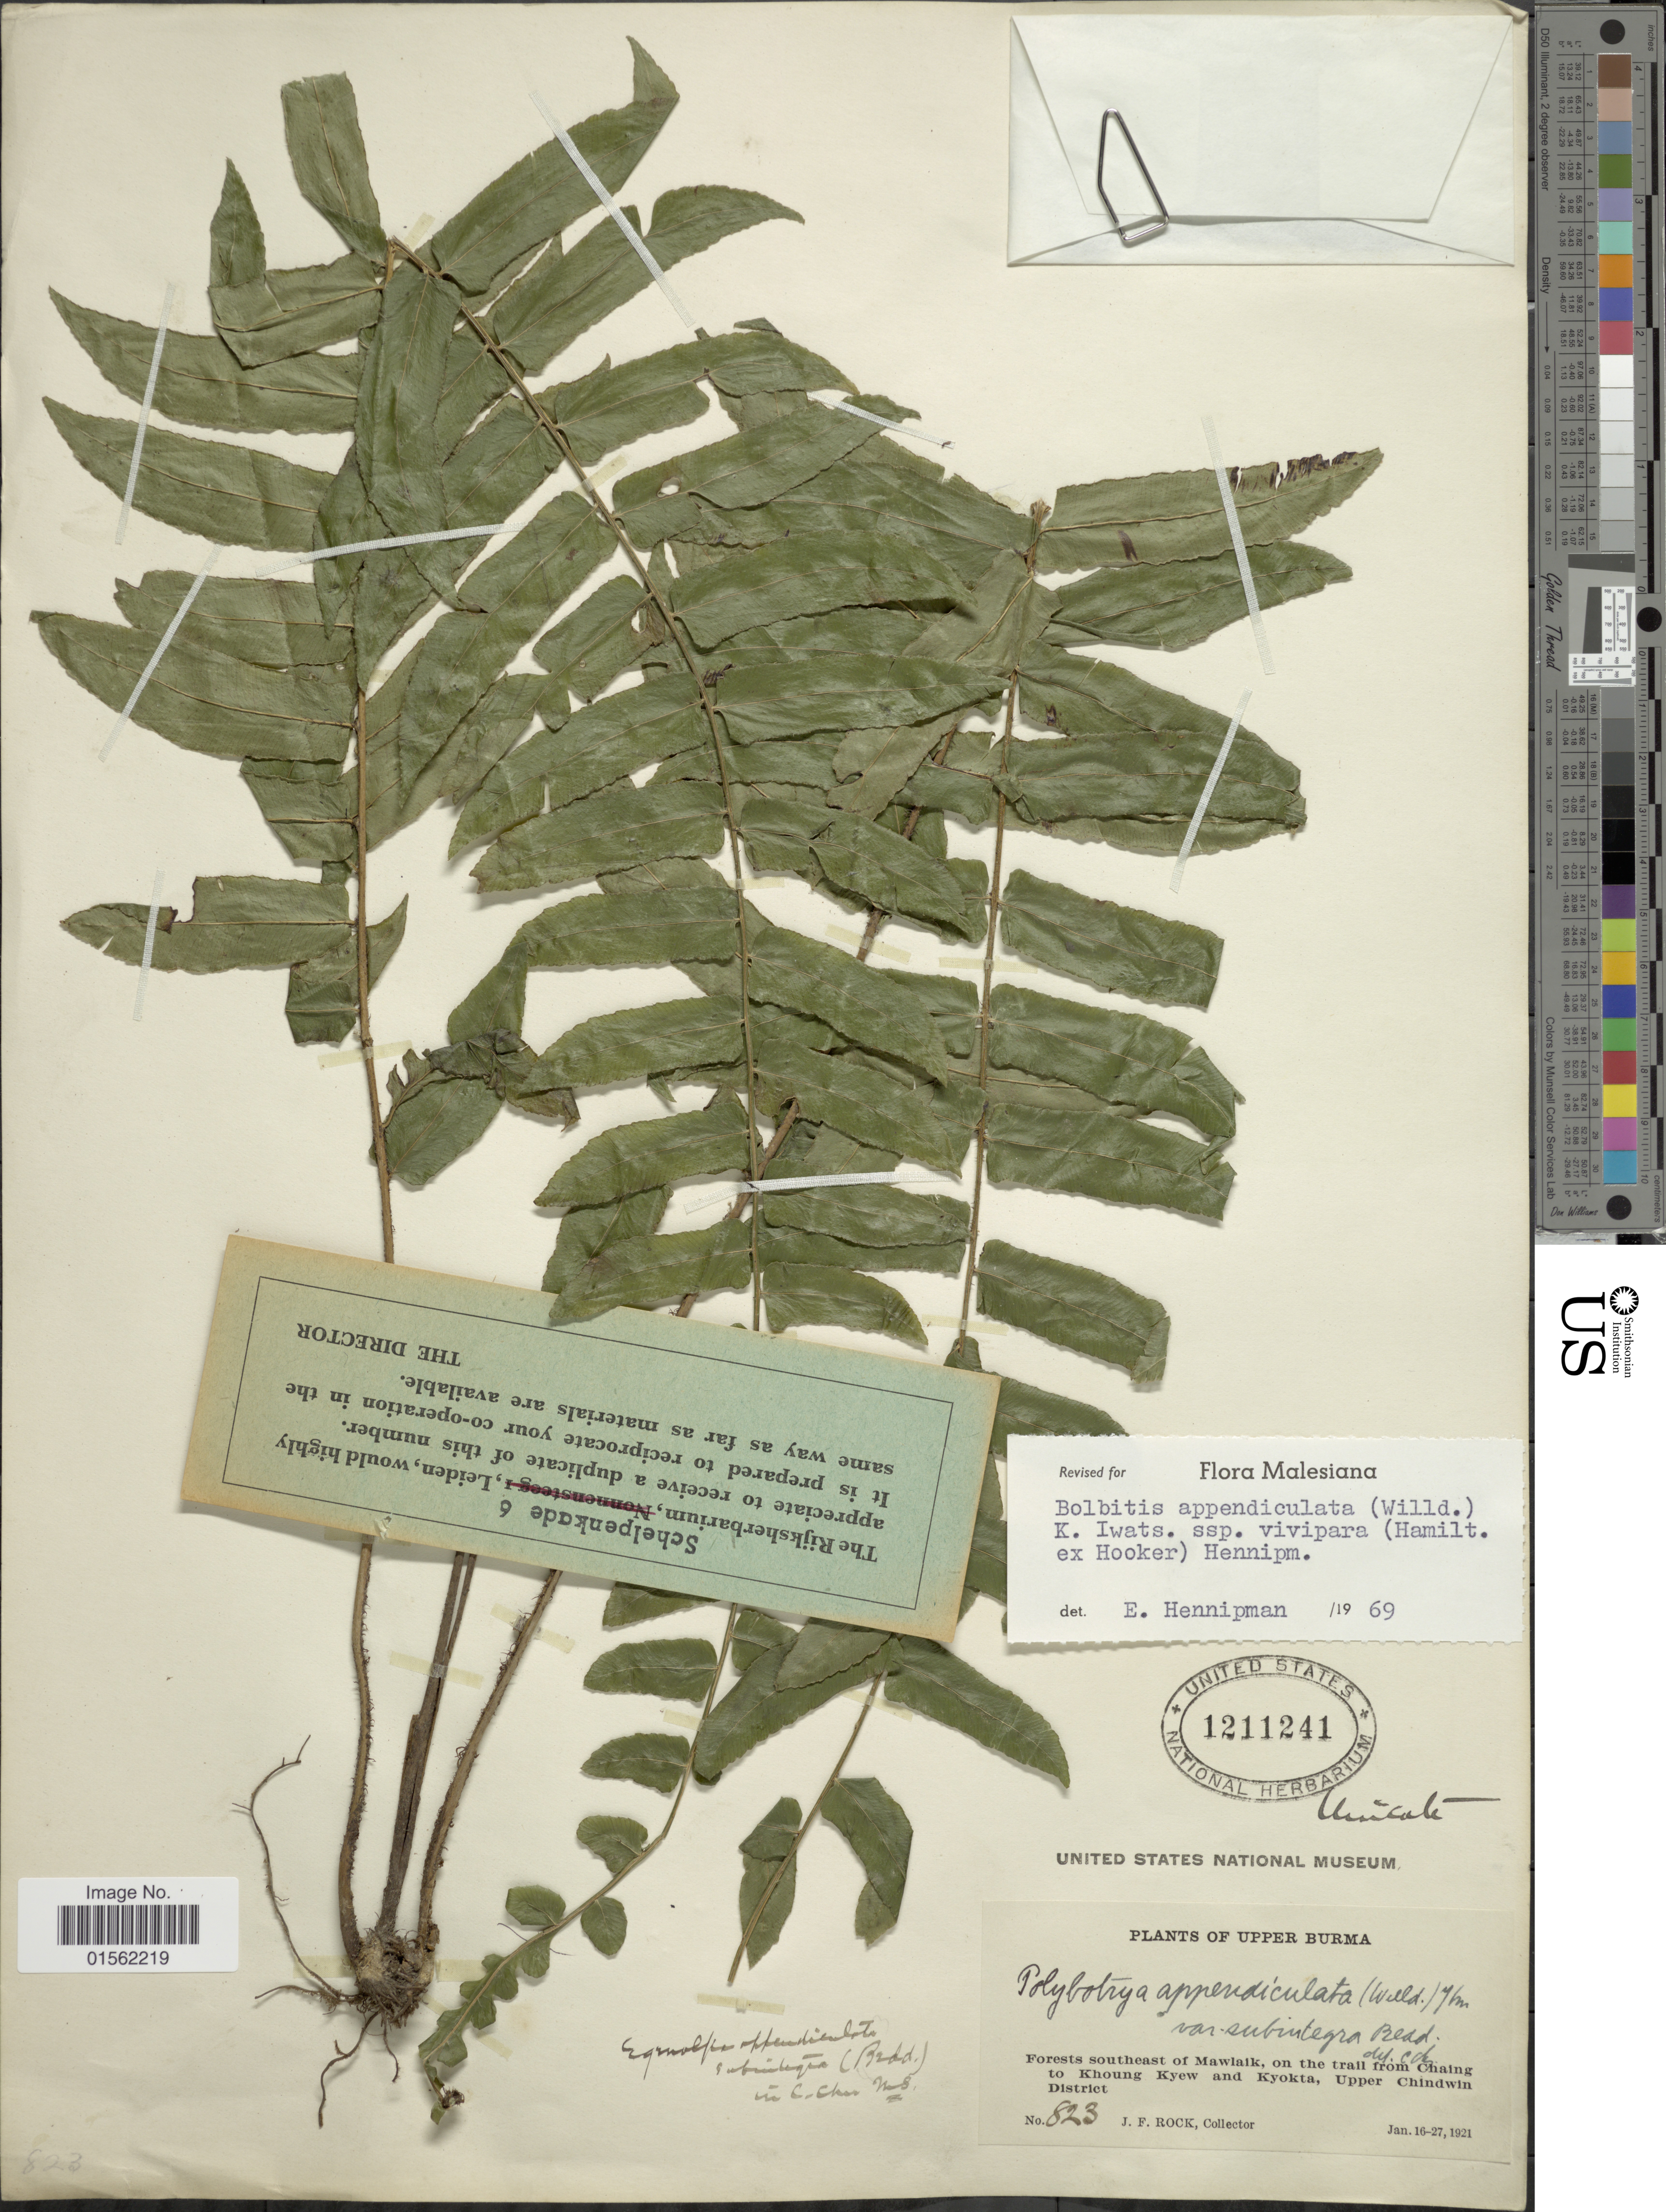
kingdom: Plantae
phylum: Tracheophyta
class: Polypodiopsida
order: Polypodiales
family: Dryopteridaceae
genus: Bolbitis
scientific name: Bolbitis appendiculata subsp. vivipara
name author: (Buch.-Ham. ex Hook.) Hennipman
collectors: J. Rock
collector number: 823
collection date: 1921-01-16/1921-01-27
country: Myanmar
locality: Upper Burma, forests southeast of Mawiaik, on the trail from Chaing to Khoung Kyew and Kyokta, Upper Chindwin District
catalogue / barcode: US 1211241